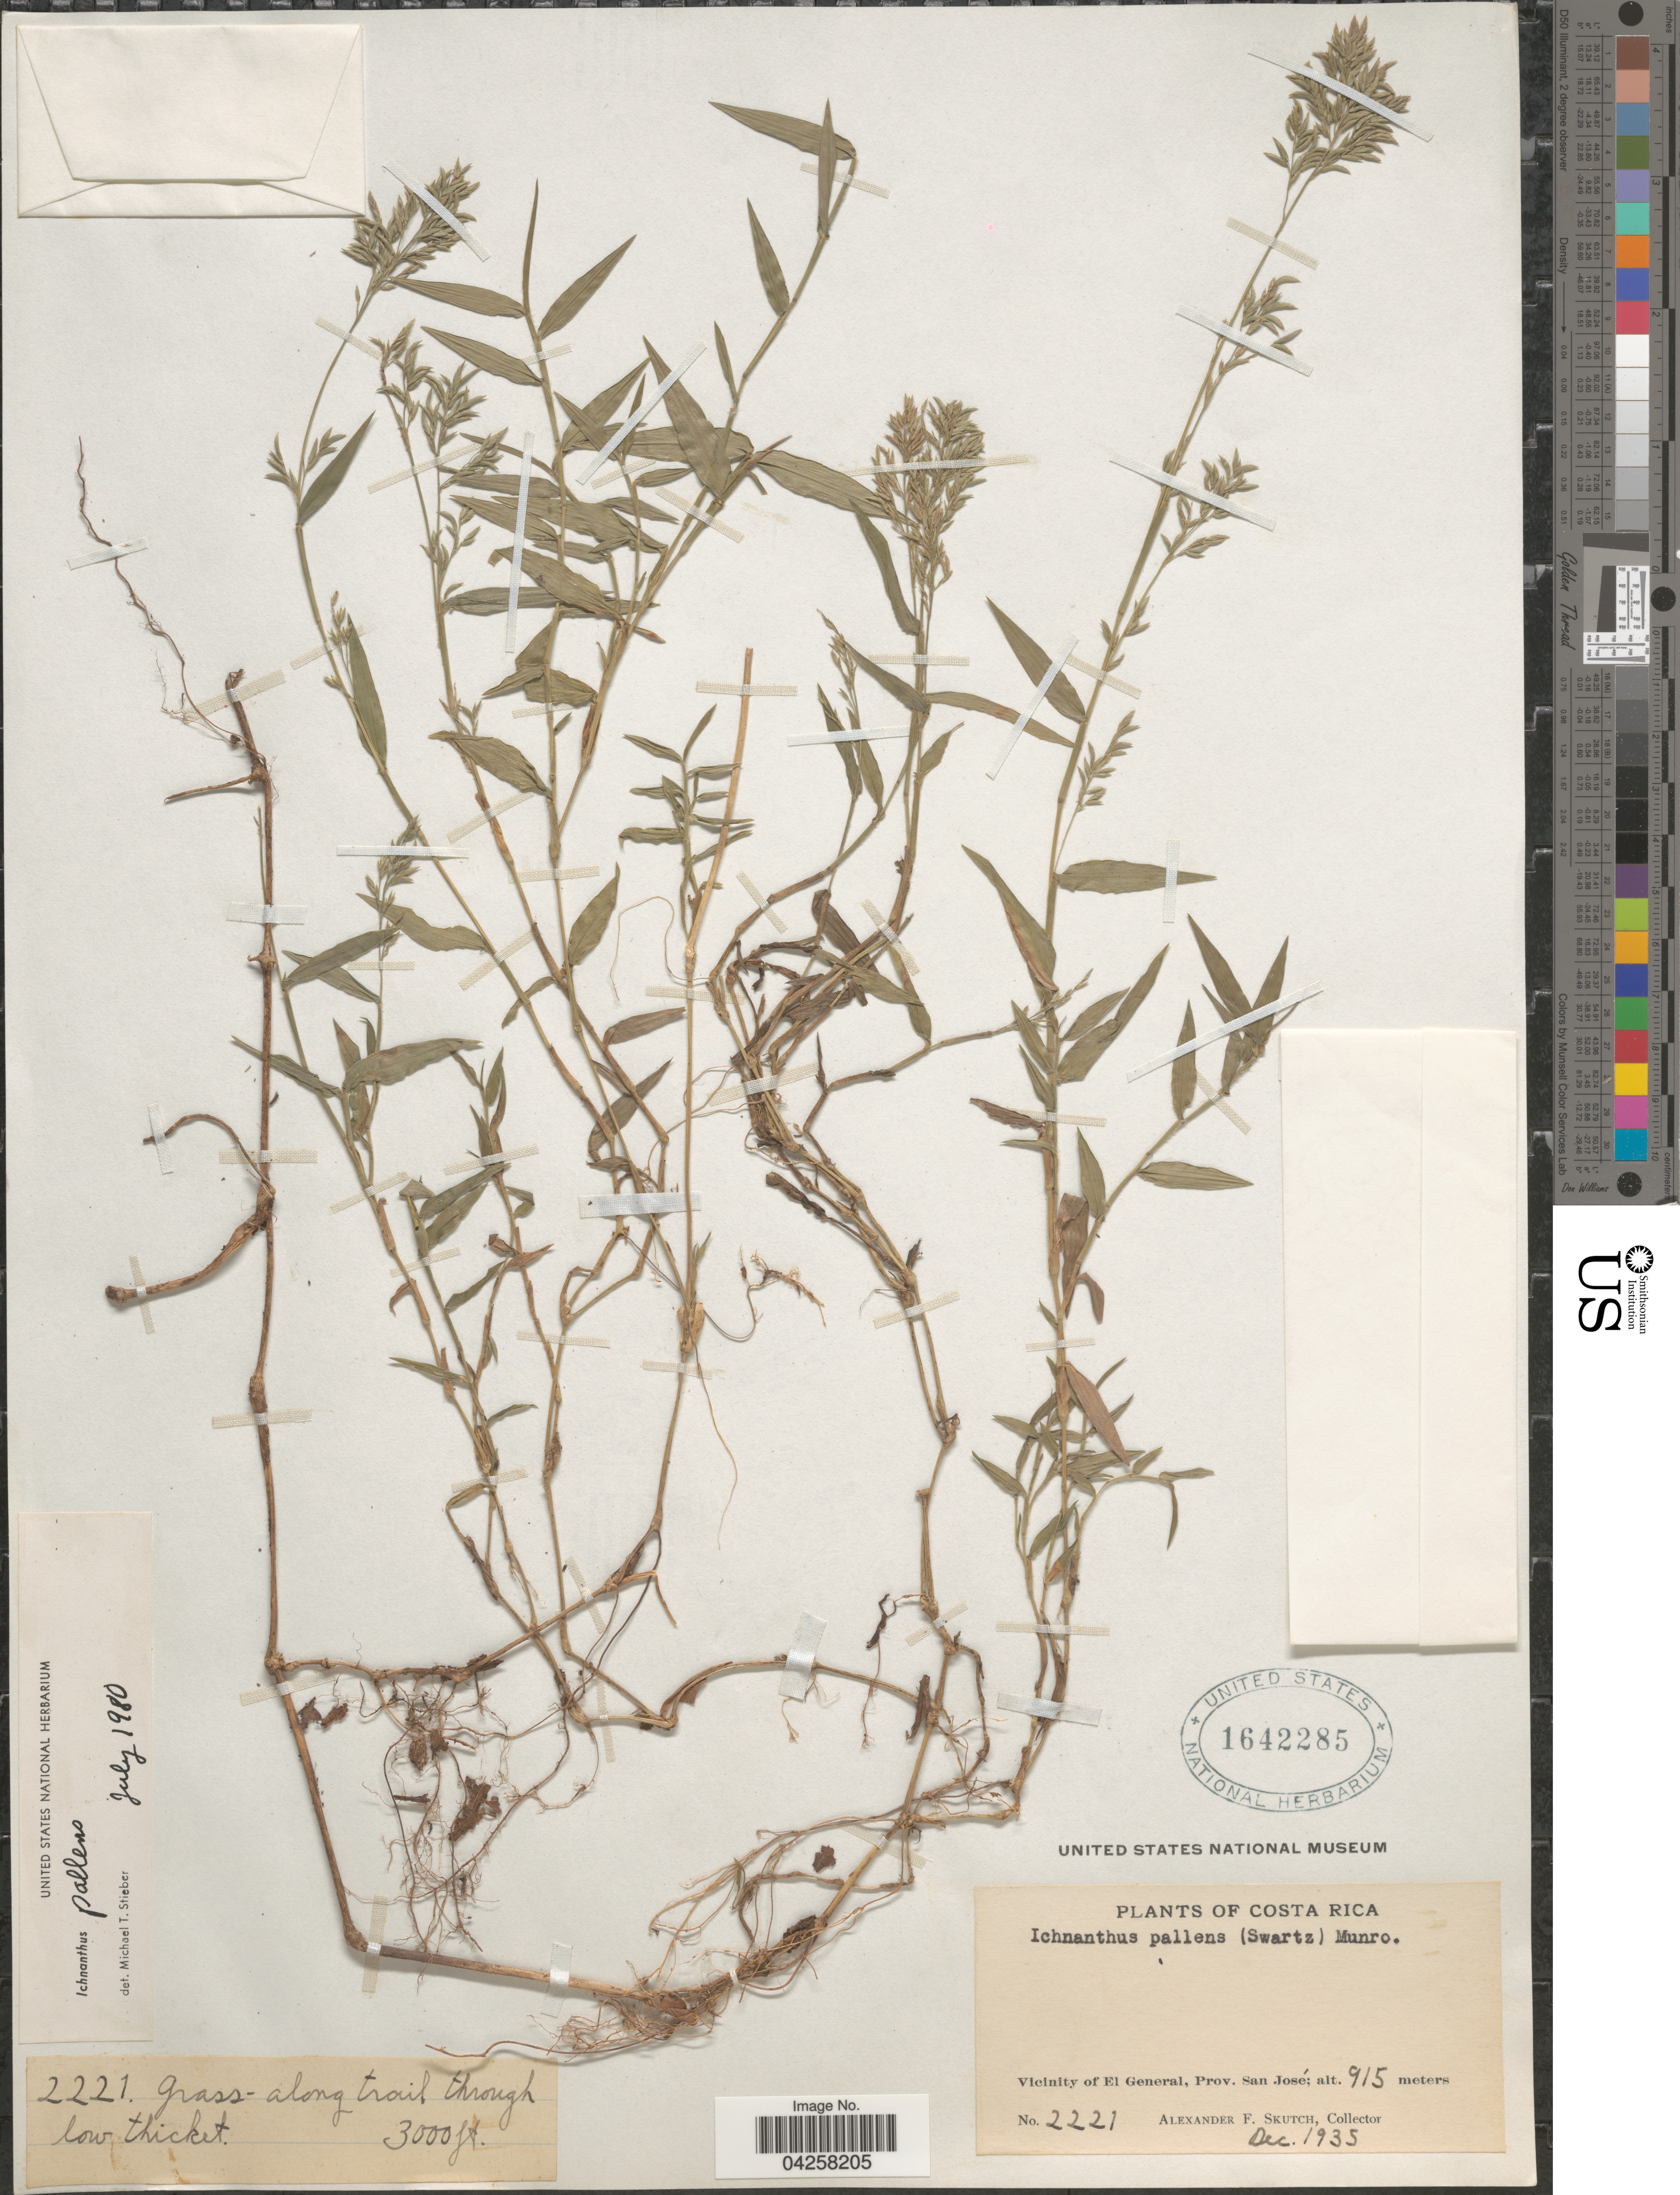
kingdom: Plantae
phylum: Tracheophyta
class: Liliopsida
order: Poales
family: Poaceae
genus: Ichnanthus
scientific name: Ichnanthus pallens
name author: (Sw.) Munro ex Benth.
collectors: A. F. Skutch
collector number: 2221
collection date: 1935-12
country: Costa Rica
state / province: San José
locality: Vicinity of El General. Along trail through low thicket.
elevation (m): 915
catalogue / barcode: US 1642285